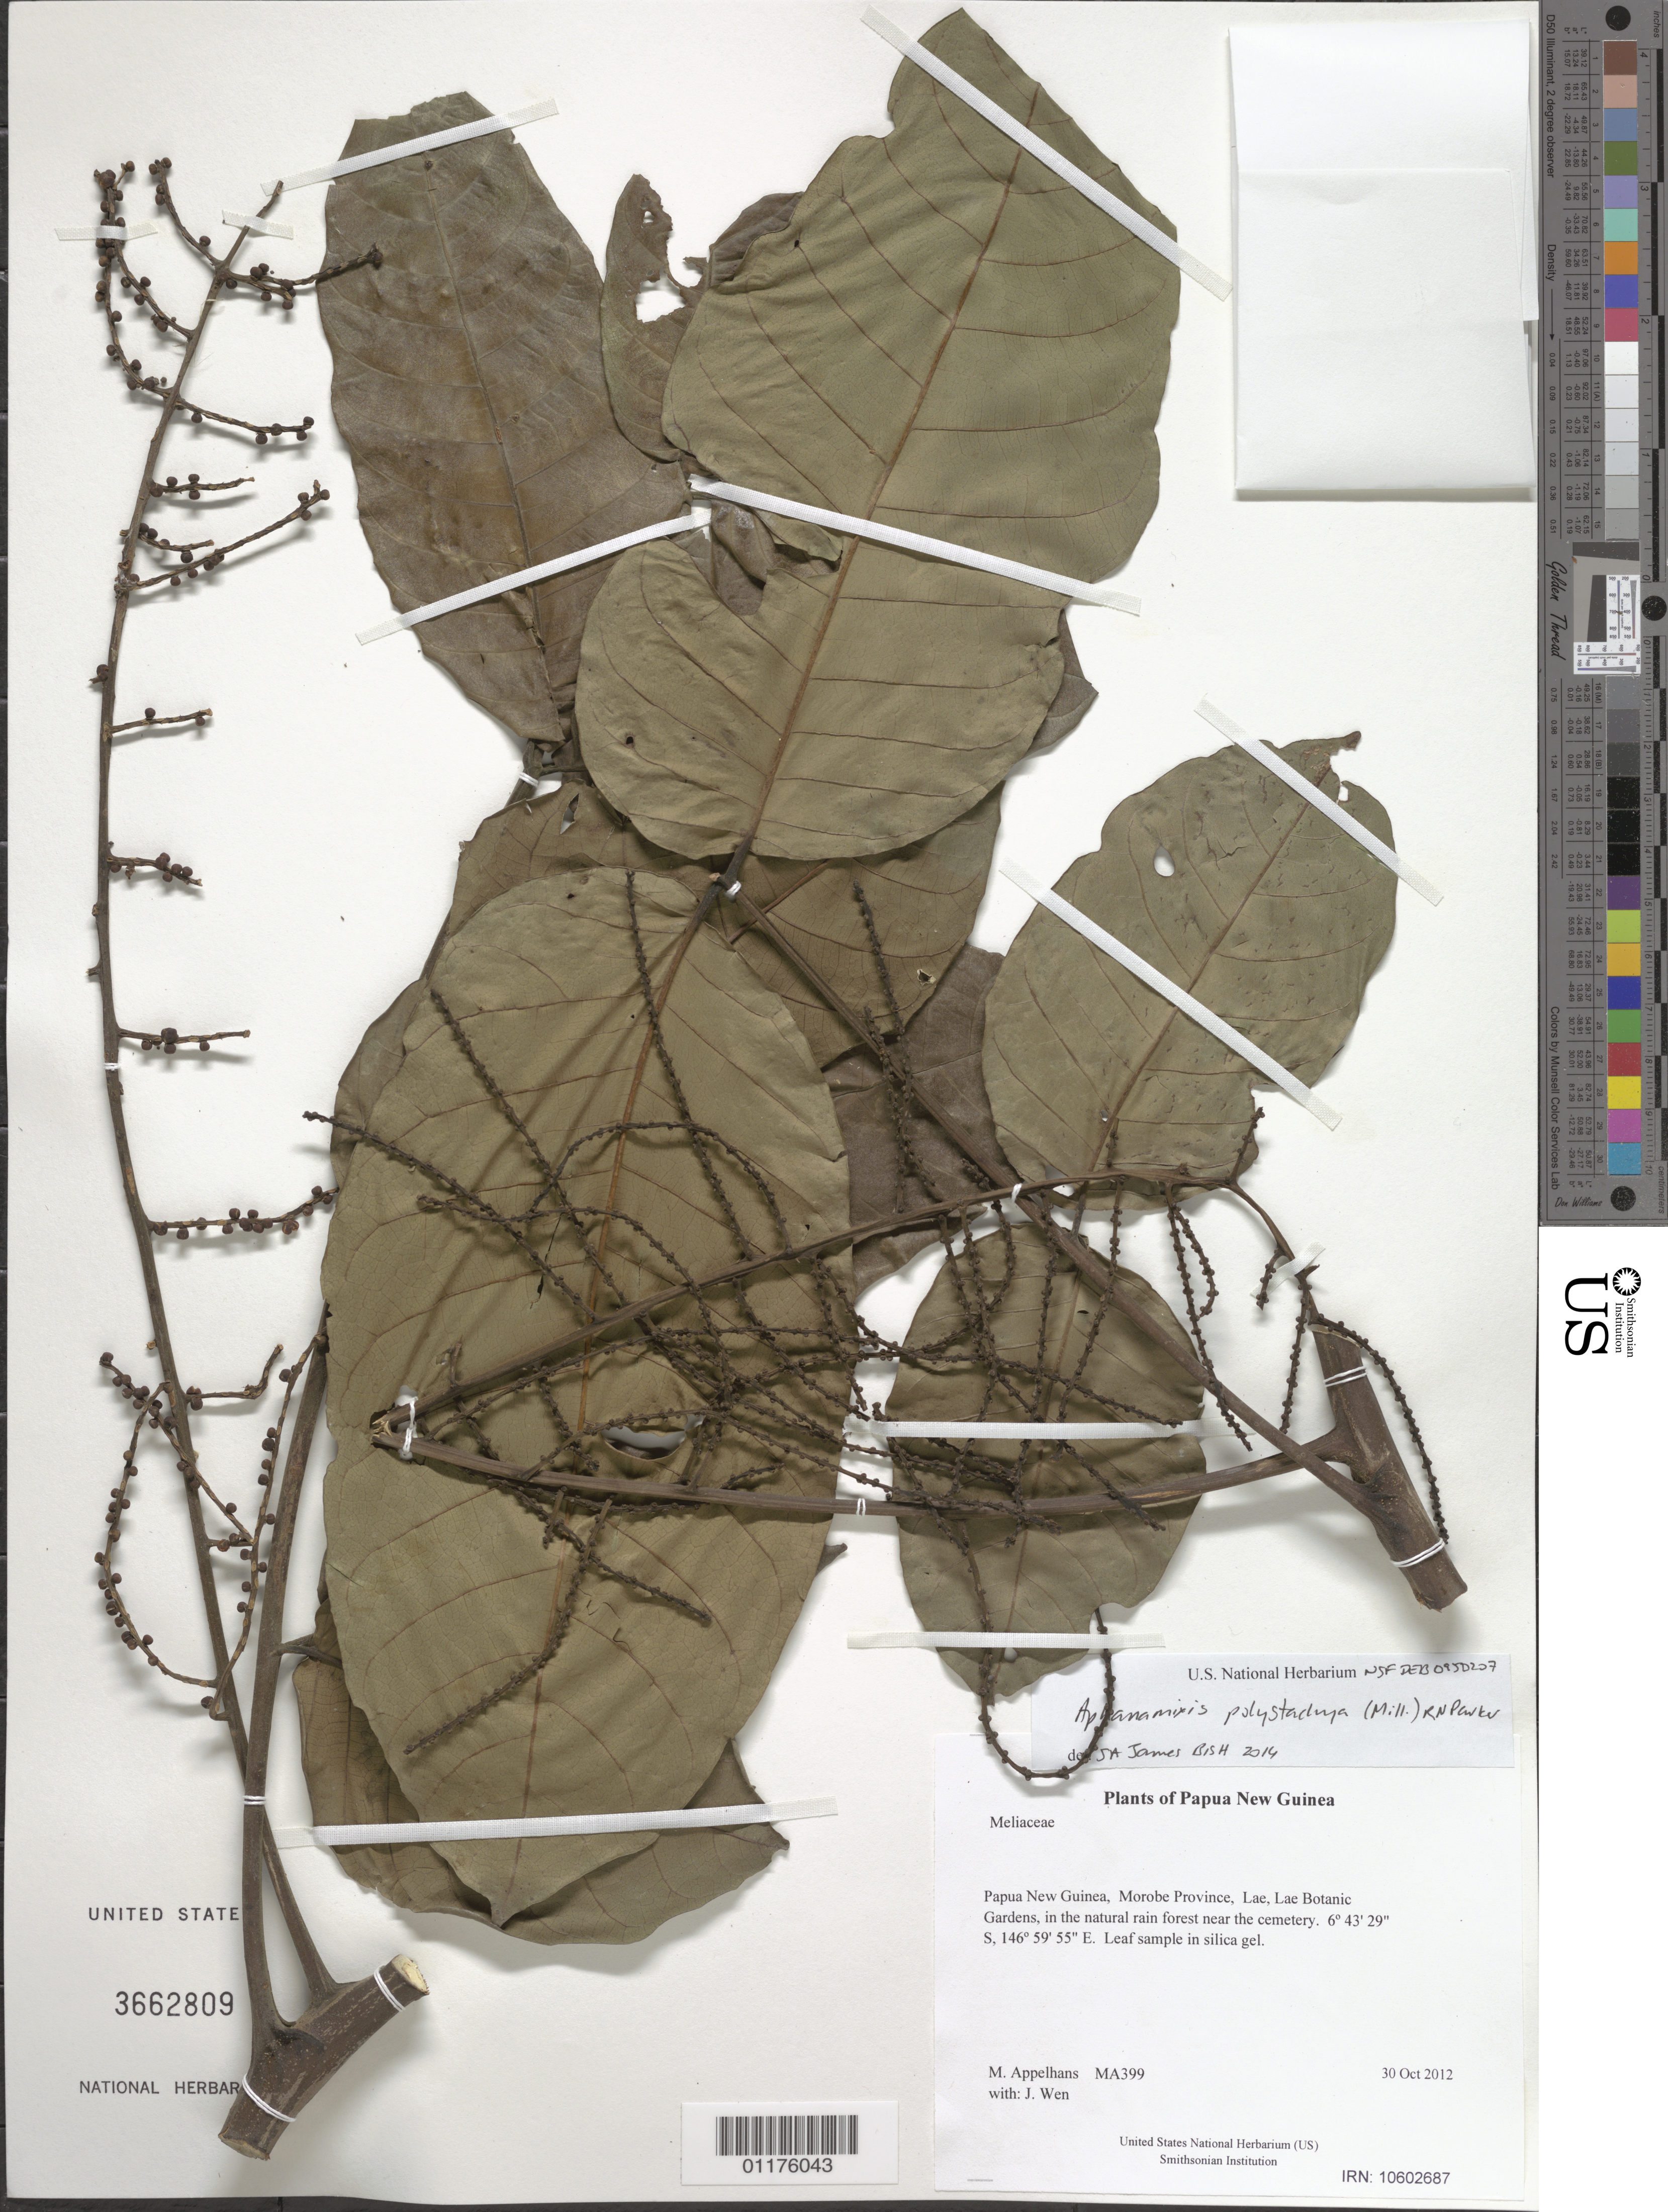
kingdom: Plantae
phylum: Tracheophyta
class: Magnoliopsida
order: Sapindales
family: Meliaceae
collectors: M. Appelhans & J. Wen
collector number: MA399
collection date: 2012-10-30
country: Papua New Guinea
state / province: Morobe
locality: Lae, Lae Botanic Gardens, in the natural rain forest near the cemetery.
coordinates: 06 43.481 S, 146 59.923 E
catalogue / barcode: US 3662809